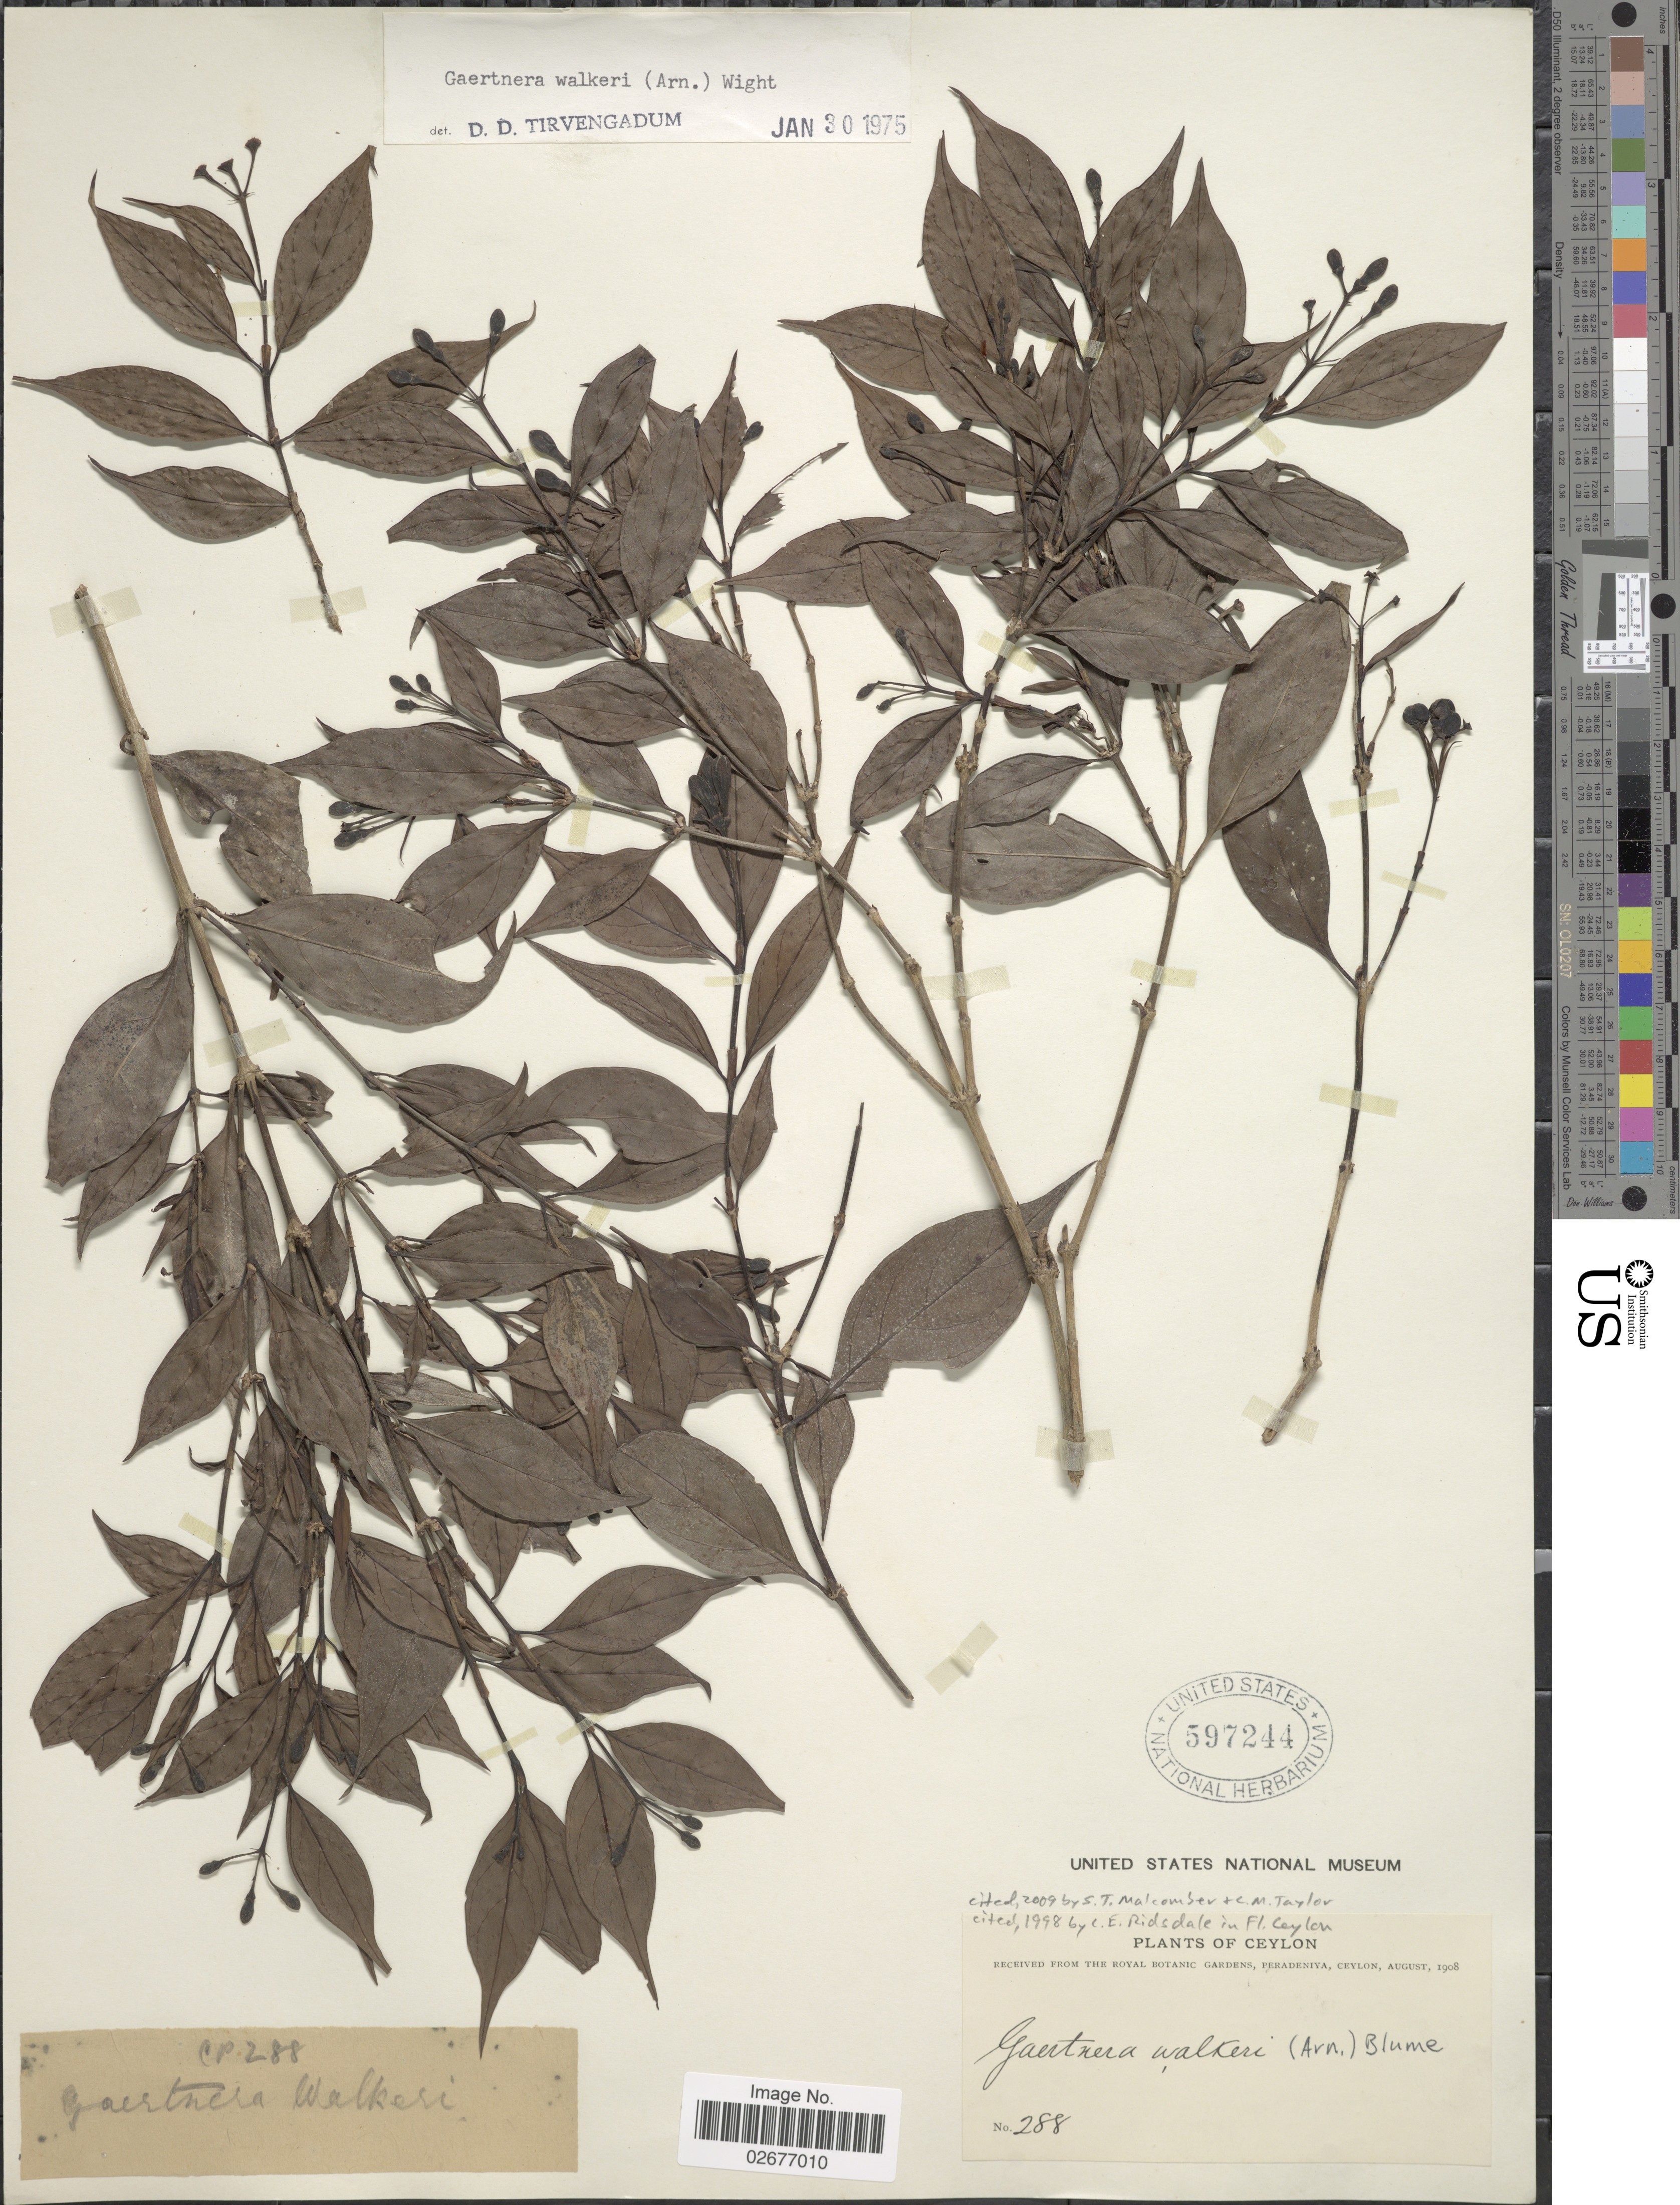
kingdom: Plantae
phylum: Tracheophyta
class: Magnoliopsida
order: Gentianales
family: Rubiaceae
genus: Gaertnera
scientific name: Gaertnera walkeri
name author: (Arn.) Blume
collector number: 288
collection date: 1908-08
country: Sri Lanka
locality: Ceylon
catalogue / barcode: US 597244